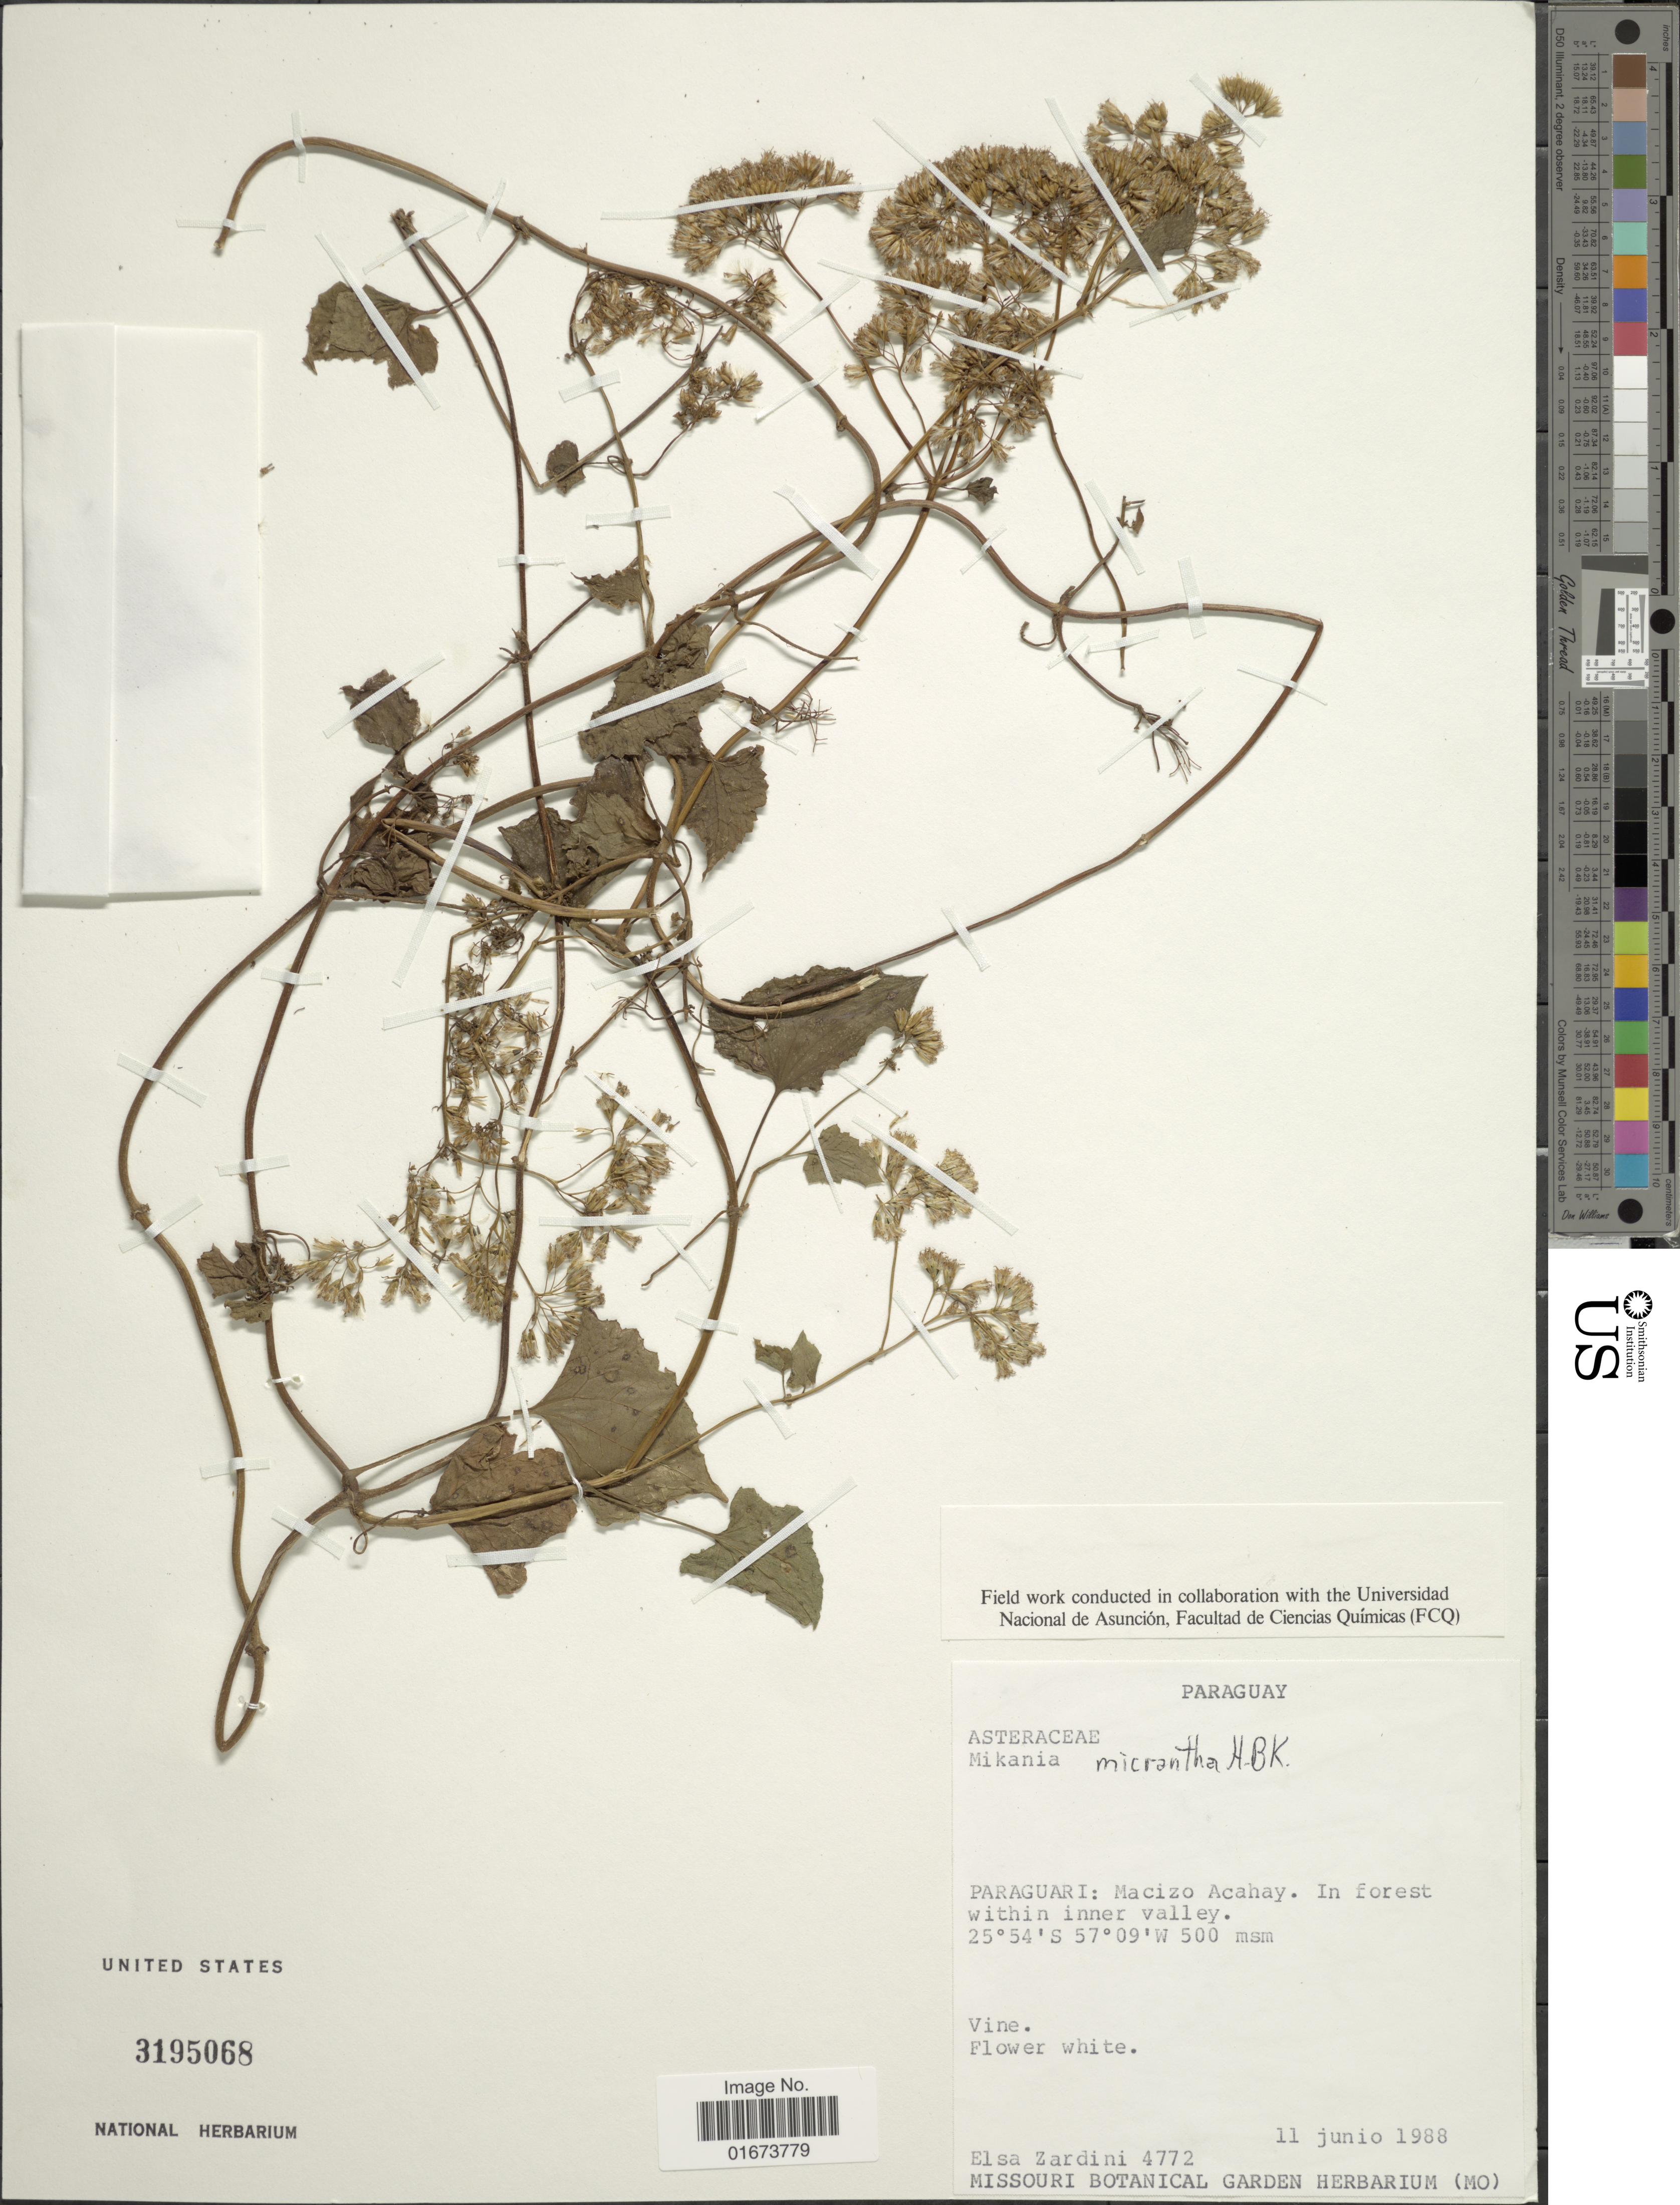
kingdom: Plantae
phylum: Tracheophyta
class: Magnoliopsida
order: Asterales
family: Asteraceae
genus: Mikania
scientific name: Mikania micrantha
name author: Kunth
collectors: E. M. Zardini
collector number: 4772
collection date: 1988-06-11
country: Paraguay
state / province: Paraguari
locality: Macizo Acahay. In forest within inner valley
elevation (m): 500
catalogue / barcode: US 3195068